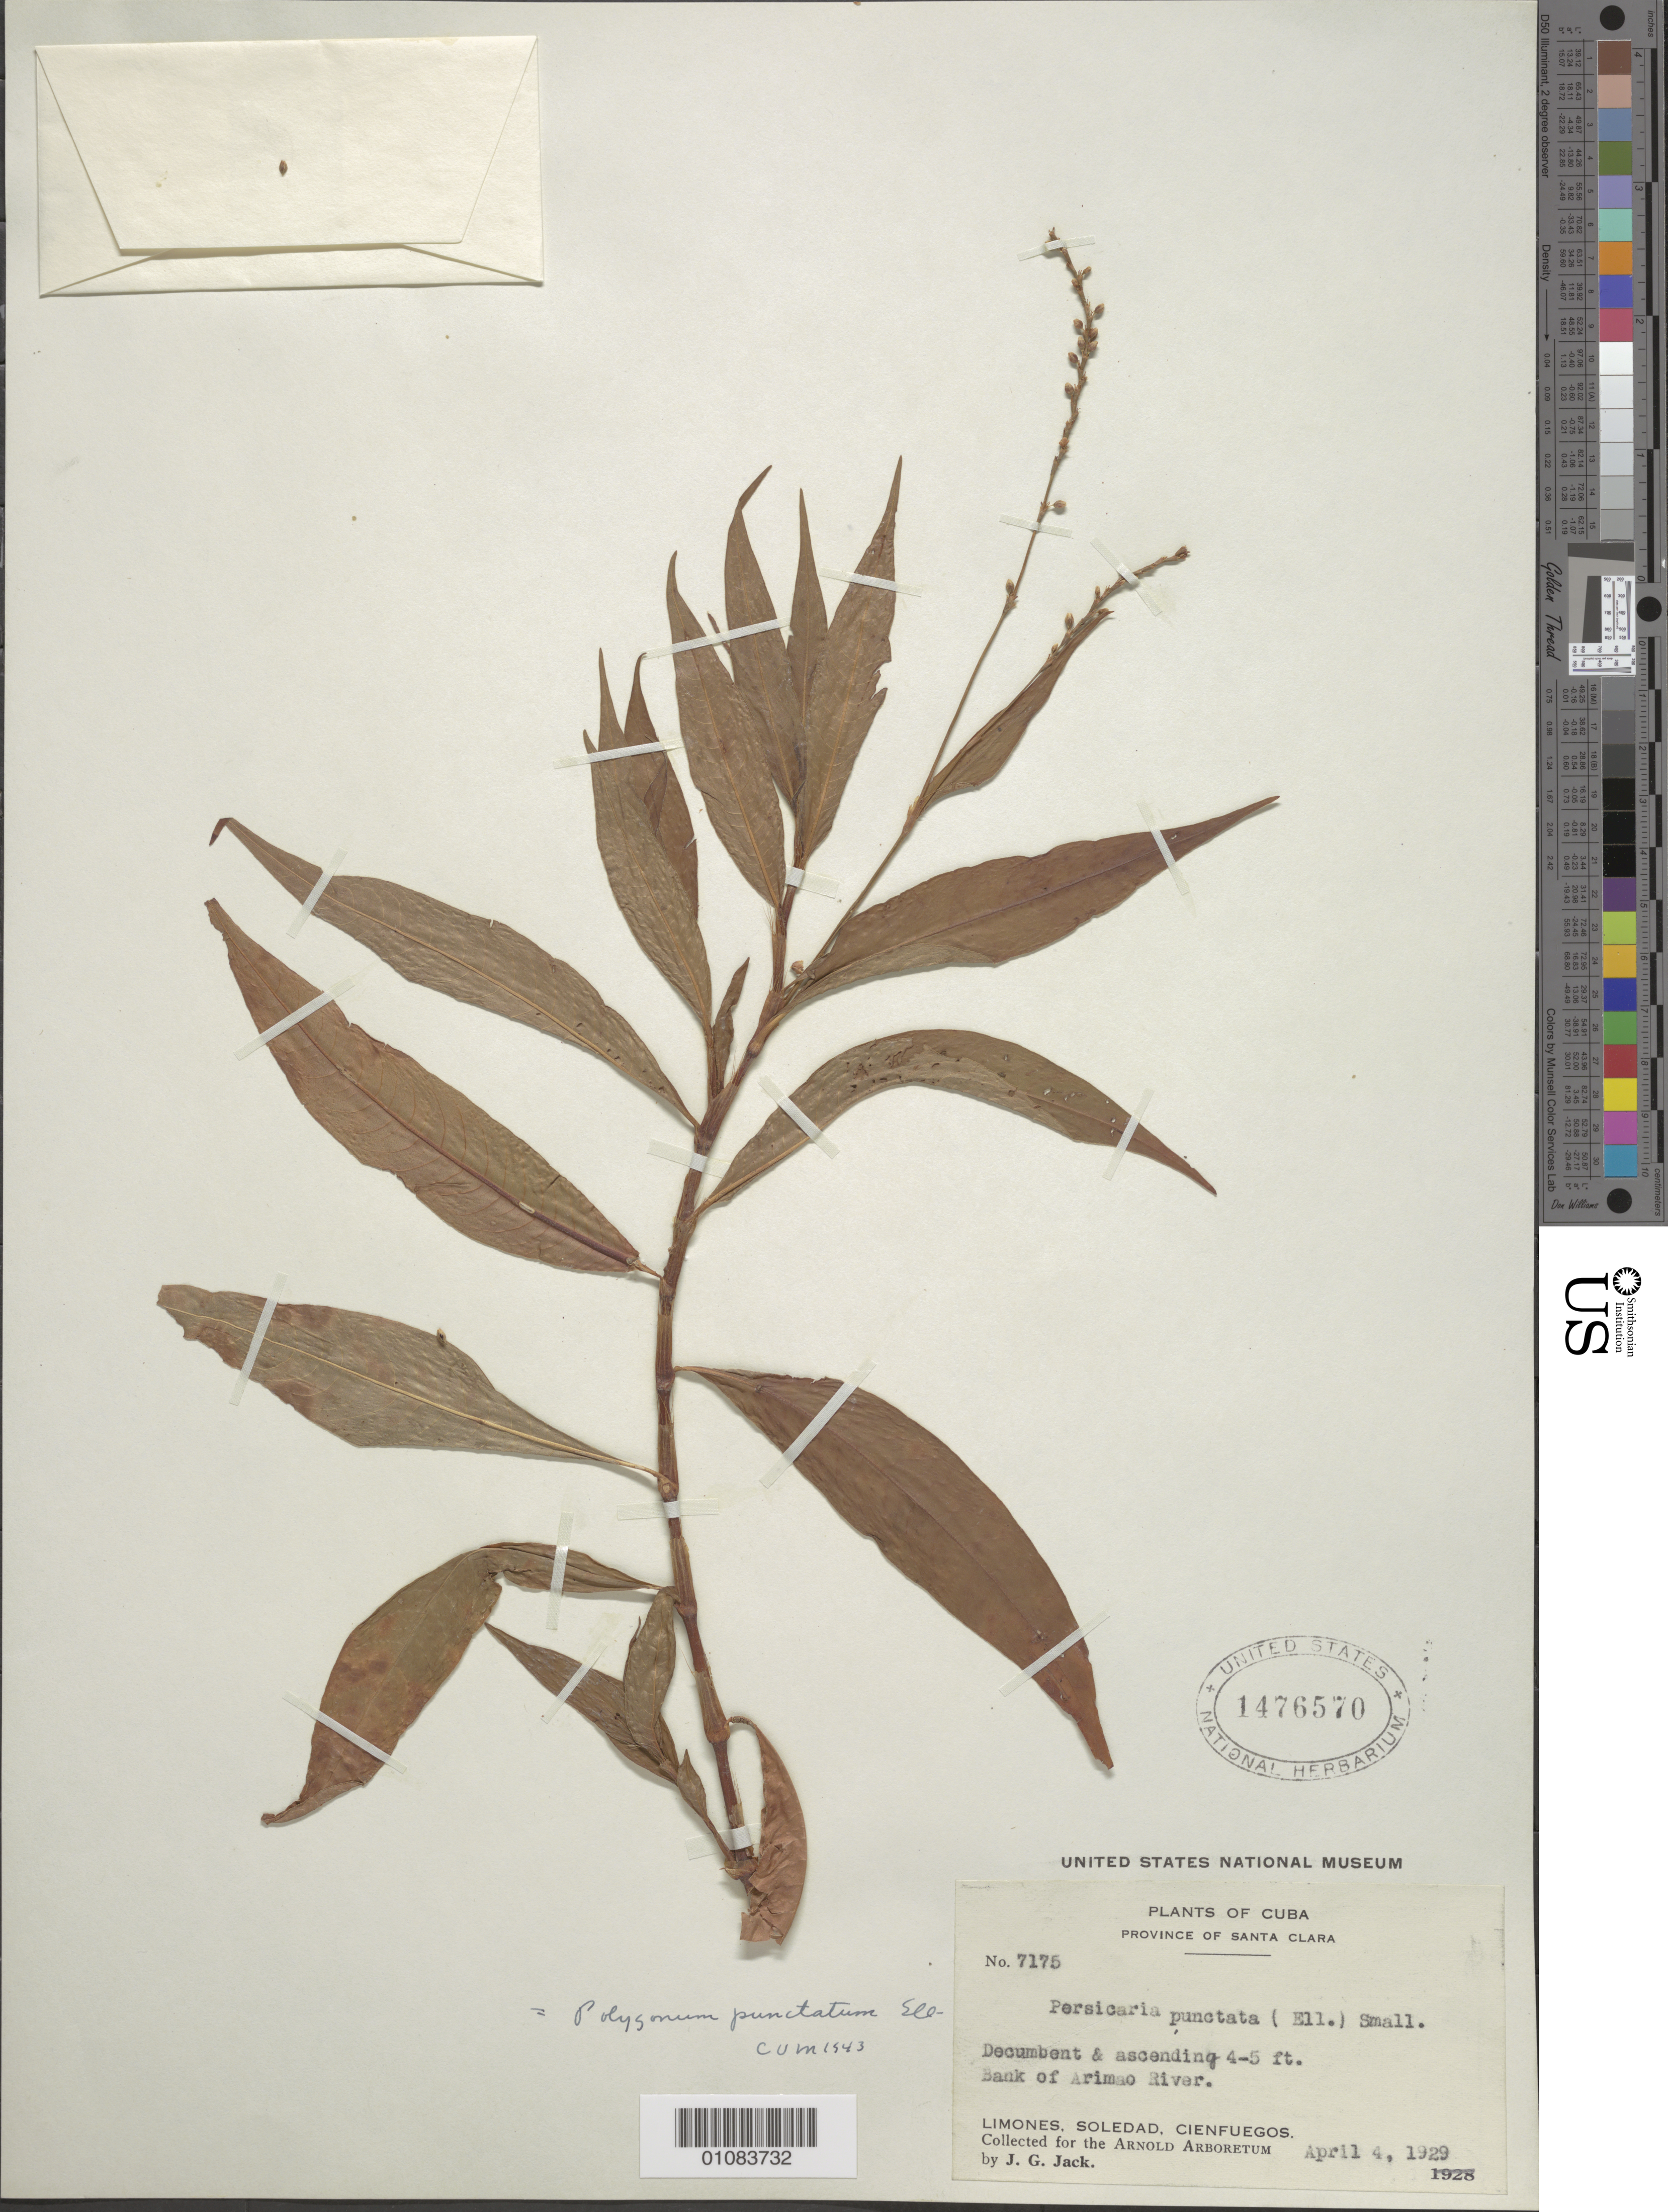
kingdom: Plantae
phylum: Tracheophyta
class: Magnoliopsida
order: Caryophyllales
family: Polygonaceae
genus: Polygonum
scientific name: Polygonum punctatum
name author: Elliott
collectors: J. G. Jack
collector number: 7175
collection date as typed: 04 Apr 1929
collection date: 1929-04-04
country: Cuba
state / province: Cienfuegos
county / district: Santa Clara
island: Cuba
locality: Province of Santa Clara, Limones, Soledad, Cienfuegos: Bank of Arimao river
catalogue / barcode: US 1476570